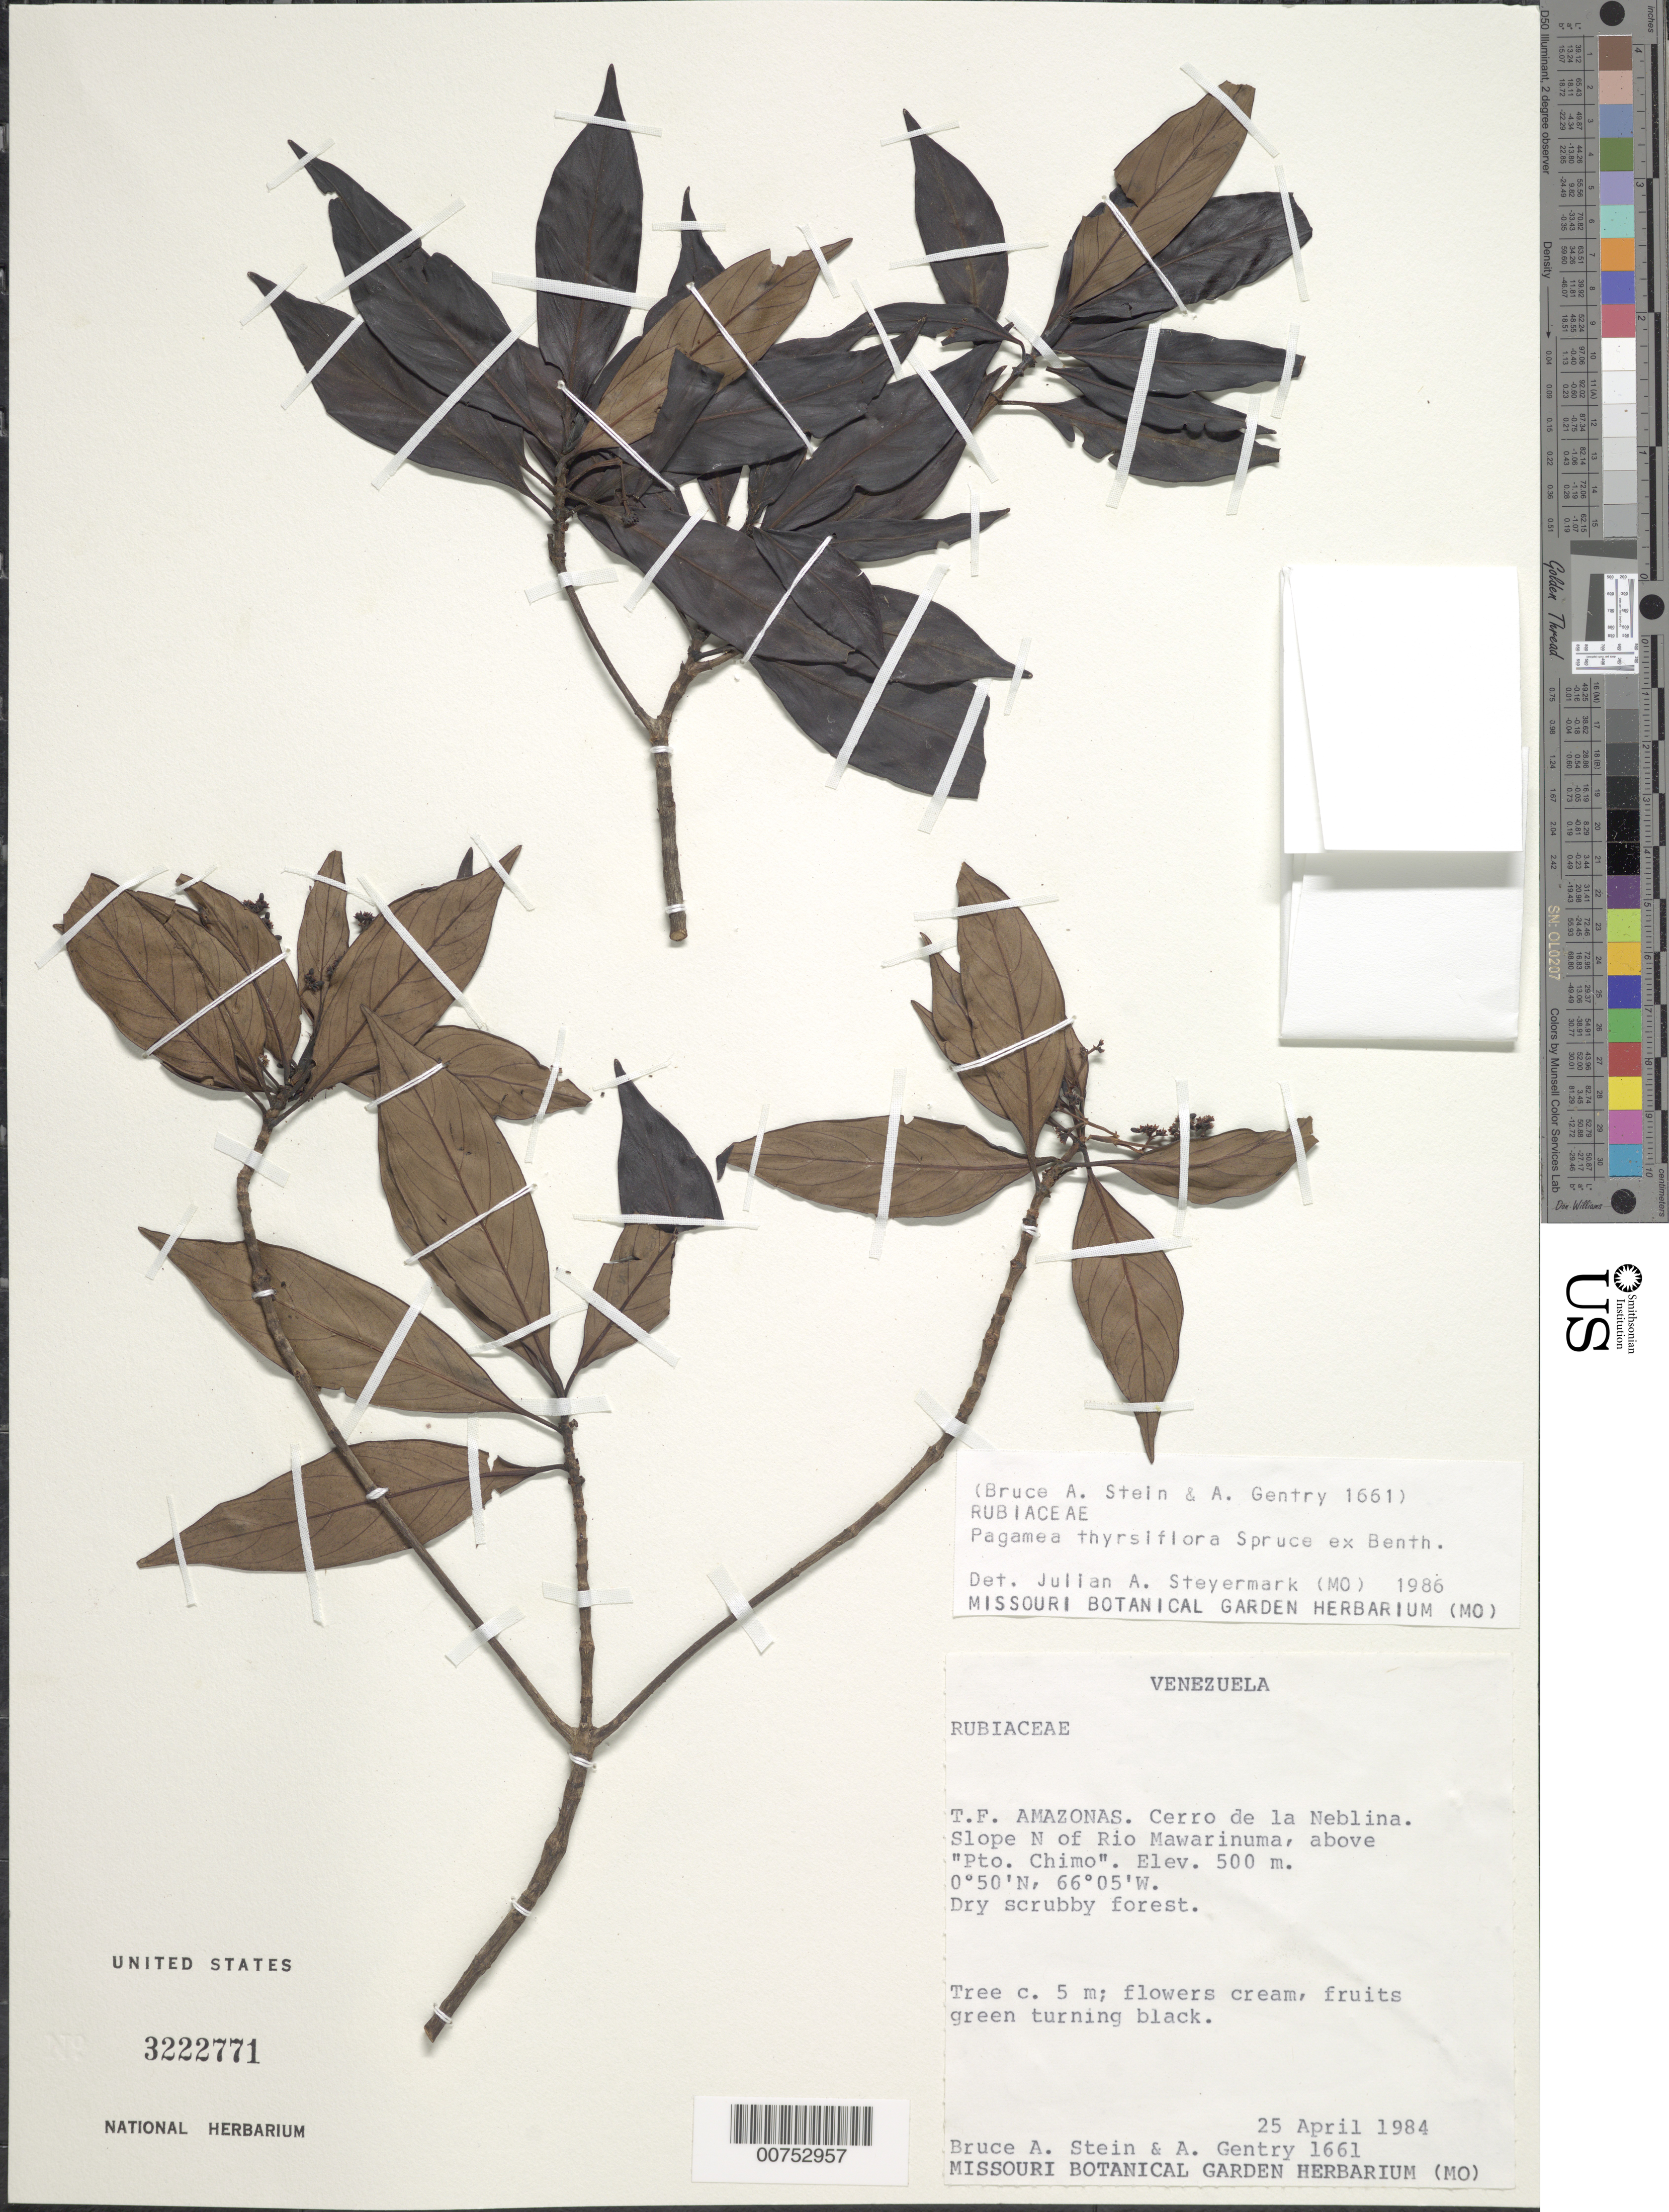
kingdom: Plantae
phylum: Tracheophyta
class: Magnoliopsida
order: Gentianales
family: Rubiaceae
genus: Pagamea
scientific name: Pagamea thyrsiflora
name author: Spruce ex Benth.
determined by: Steyermark, Julian A., (VEN)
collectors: B. A. Stein & A. H. Gentry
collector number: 1661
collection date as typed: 25-Apr-84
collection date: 1984-04-25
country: Venezuela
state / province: Amazonas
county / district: Río Negro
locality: Cerro de la Neblina, slope N of Río Mawarinuma, above Pto. Chimo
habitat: Dry scrubby forest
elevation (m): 500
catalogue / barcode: US 3222771